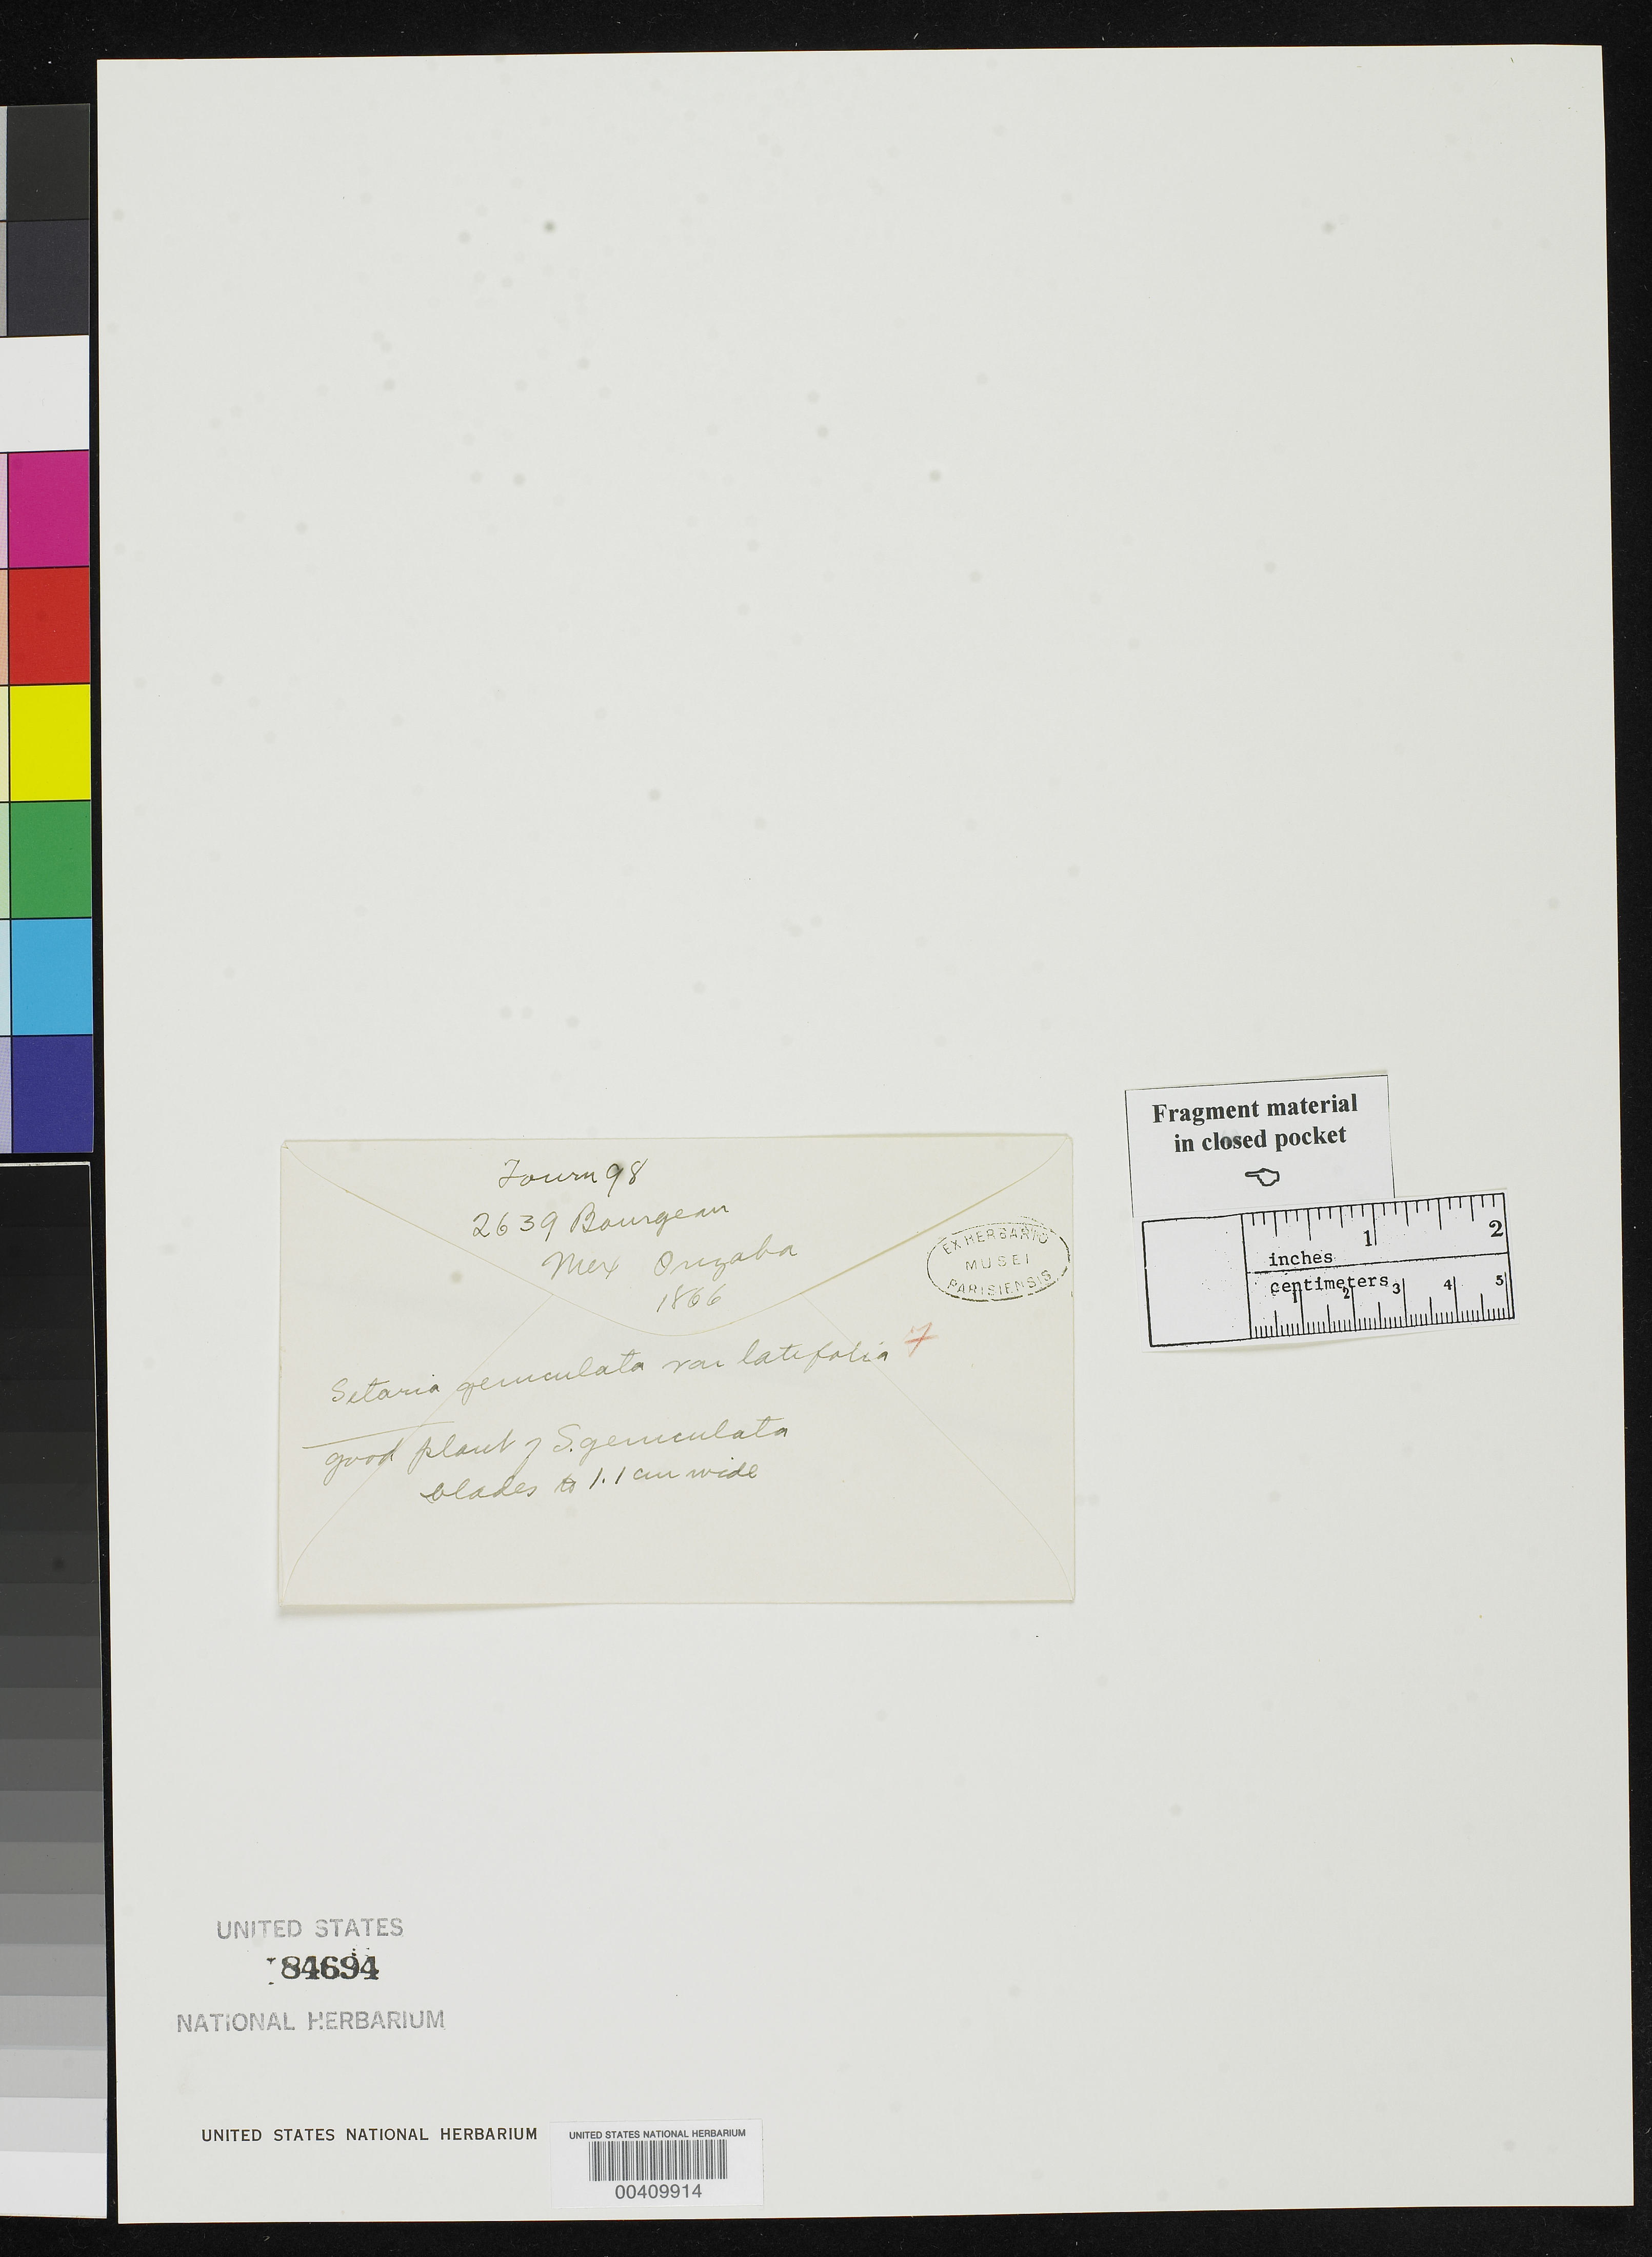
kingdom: Plantae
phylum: Tracheophyta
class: Liliopsida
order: Poales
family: Poaceae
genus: Setaria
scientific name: Setaria geniculata var. latifolia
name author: E. Fourn.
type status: Type Fragment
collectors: E. Bourgeau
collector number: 2639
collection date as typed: Jul 1866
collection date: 1866-07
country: Mexico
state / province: Veracruz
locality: Region of Orizaba.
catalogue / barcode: US 84694